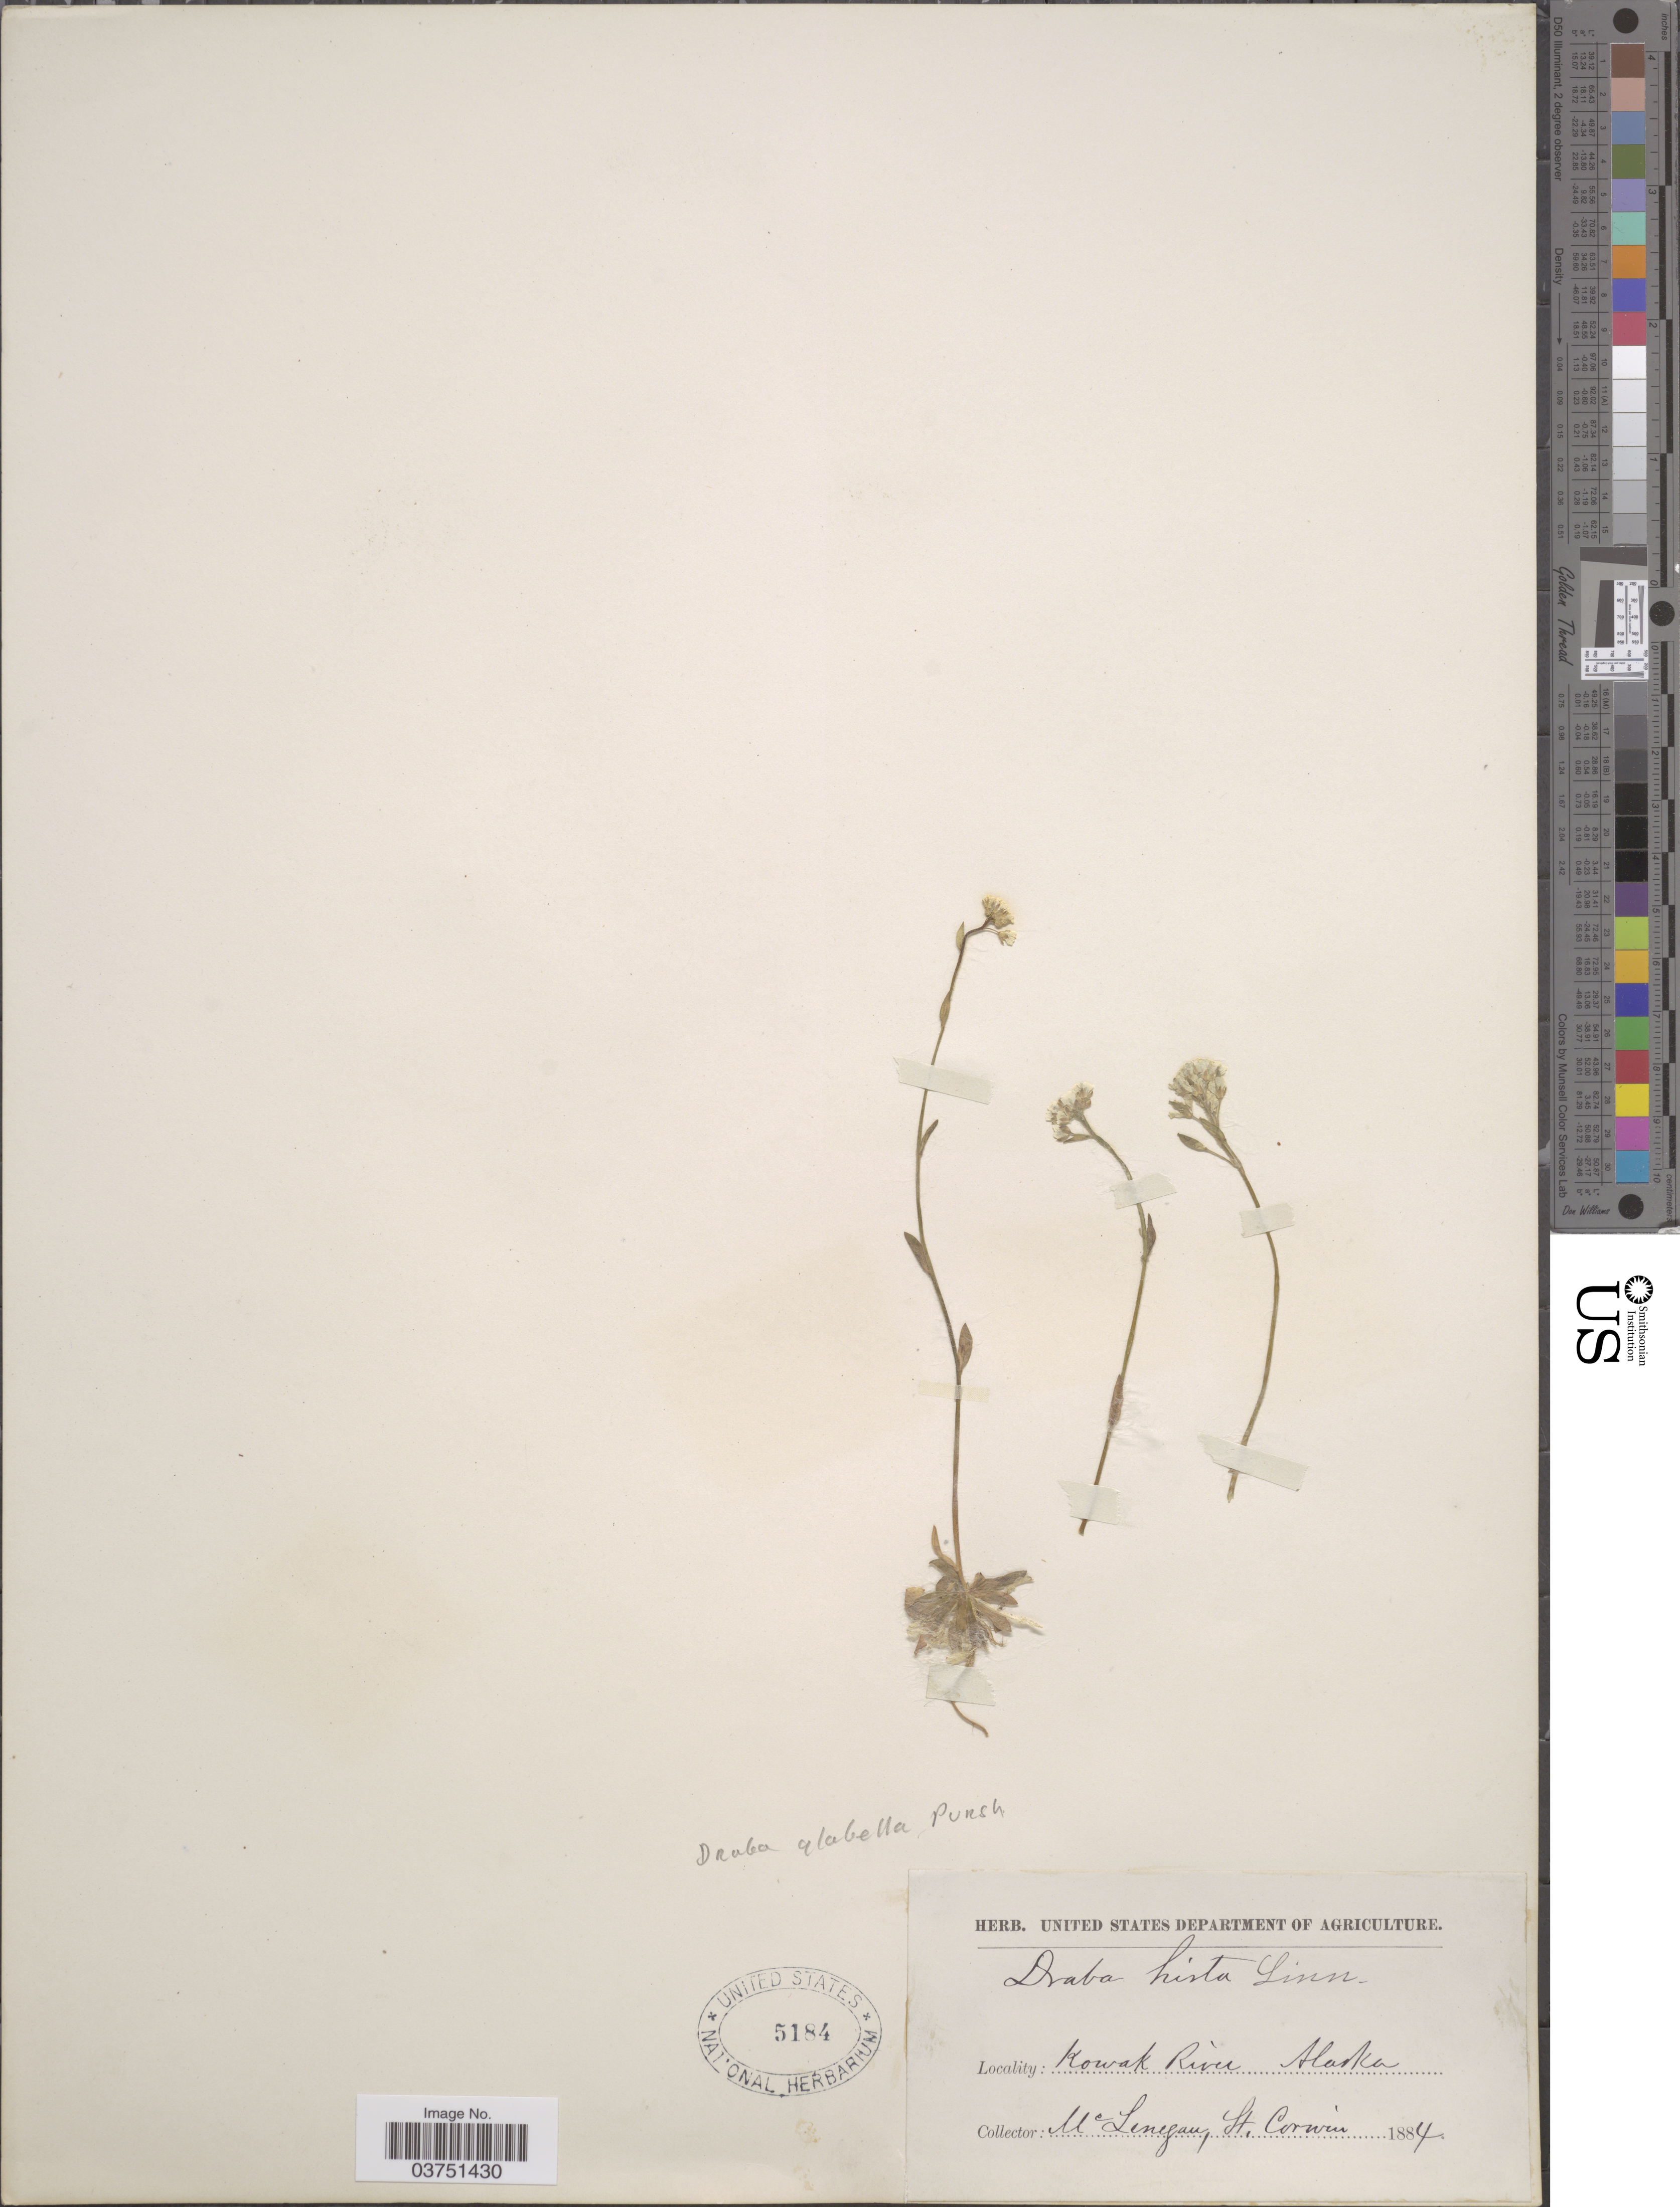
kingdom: Plantae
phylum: Tracheophyta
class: Magnoliopsida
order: Brassicales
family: Brassicaceae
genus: Draba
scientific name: Draba glabella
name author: Pursh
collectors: McLenegan & H. Corwin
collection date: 1884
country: United States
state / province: Alaska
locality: Kowak River.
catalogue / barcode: US 5184